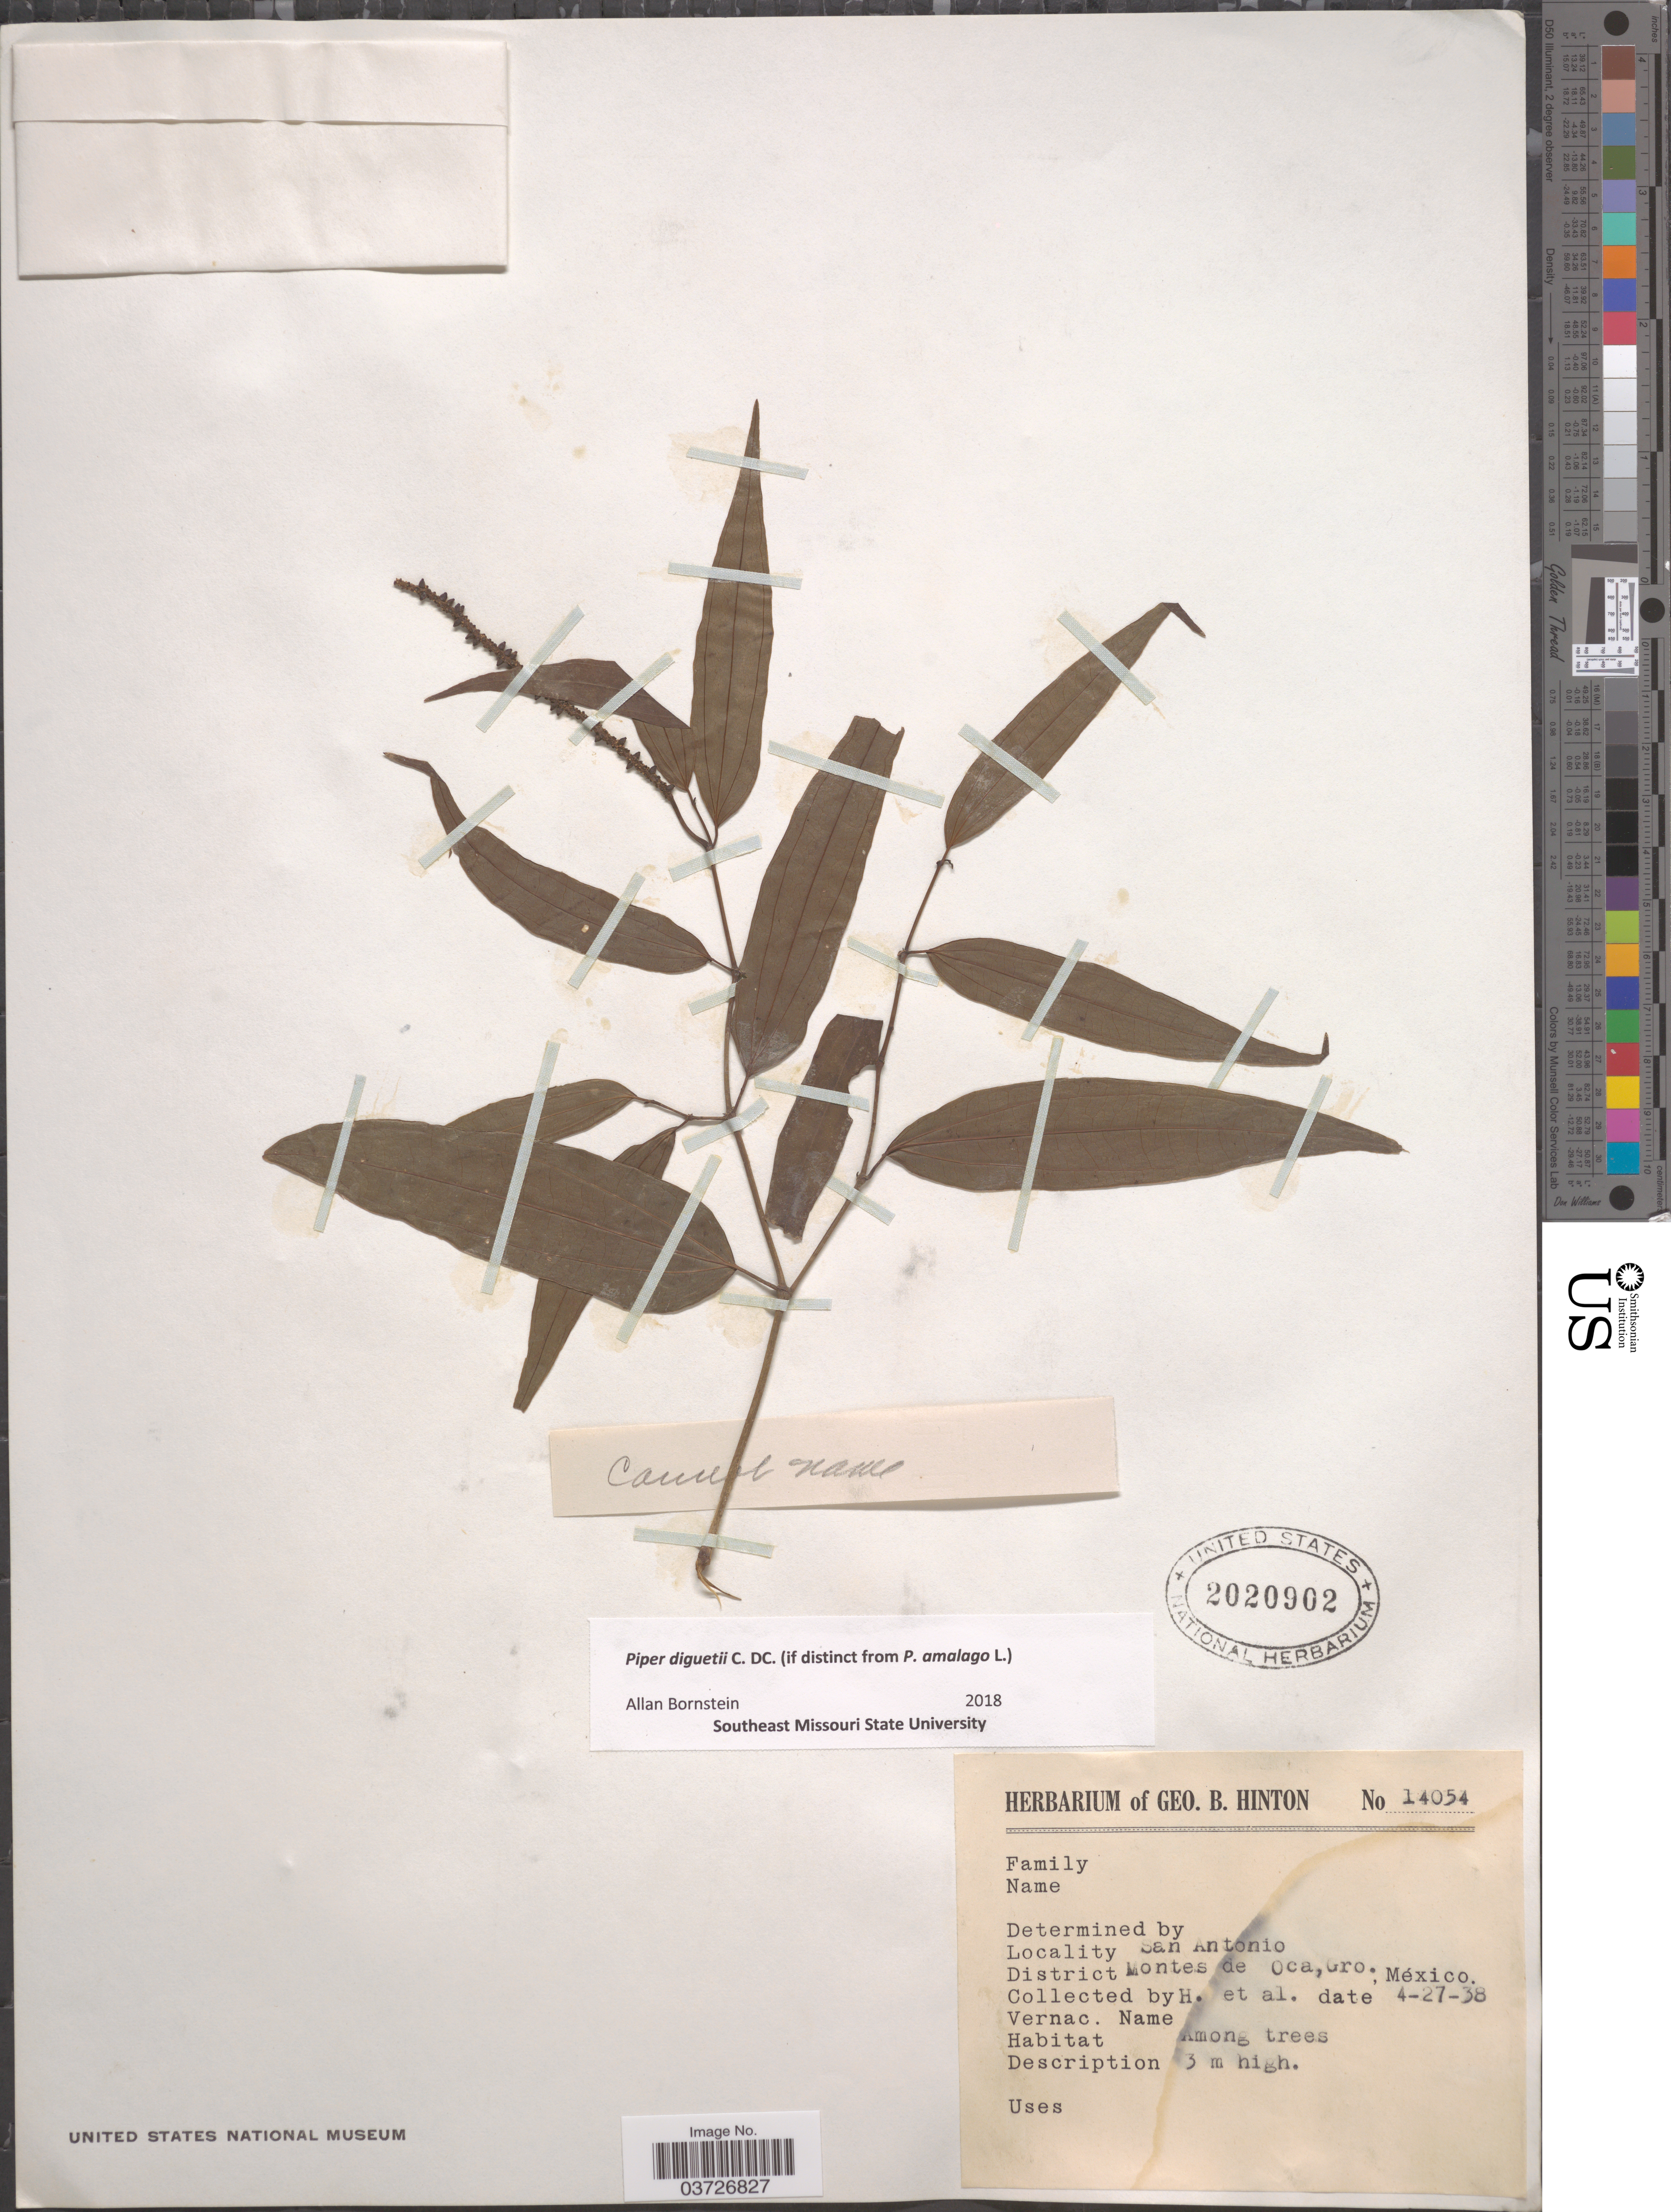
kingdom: Plantae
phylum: Tracheophyta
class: Magnoliopsida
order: Piperales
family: Piperaceae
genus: Piper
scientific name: Piper diguetii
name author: C. DC.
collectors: G. B. Hinton & et al.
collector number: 14054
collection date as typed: Transcribed d/m/y: 27/4/38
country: Mexico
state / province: Guerrero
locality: San Antonio. District Montes de Oca.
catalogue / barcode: US 2020902